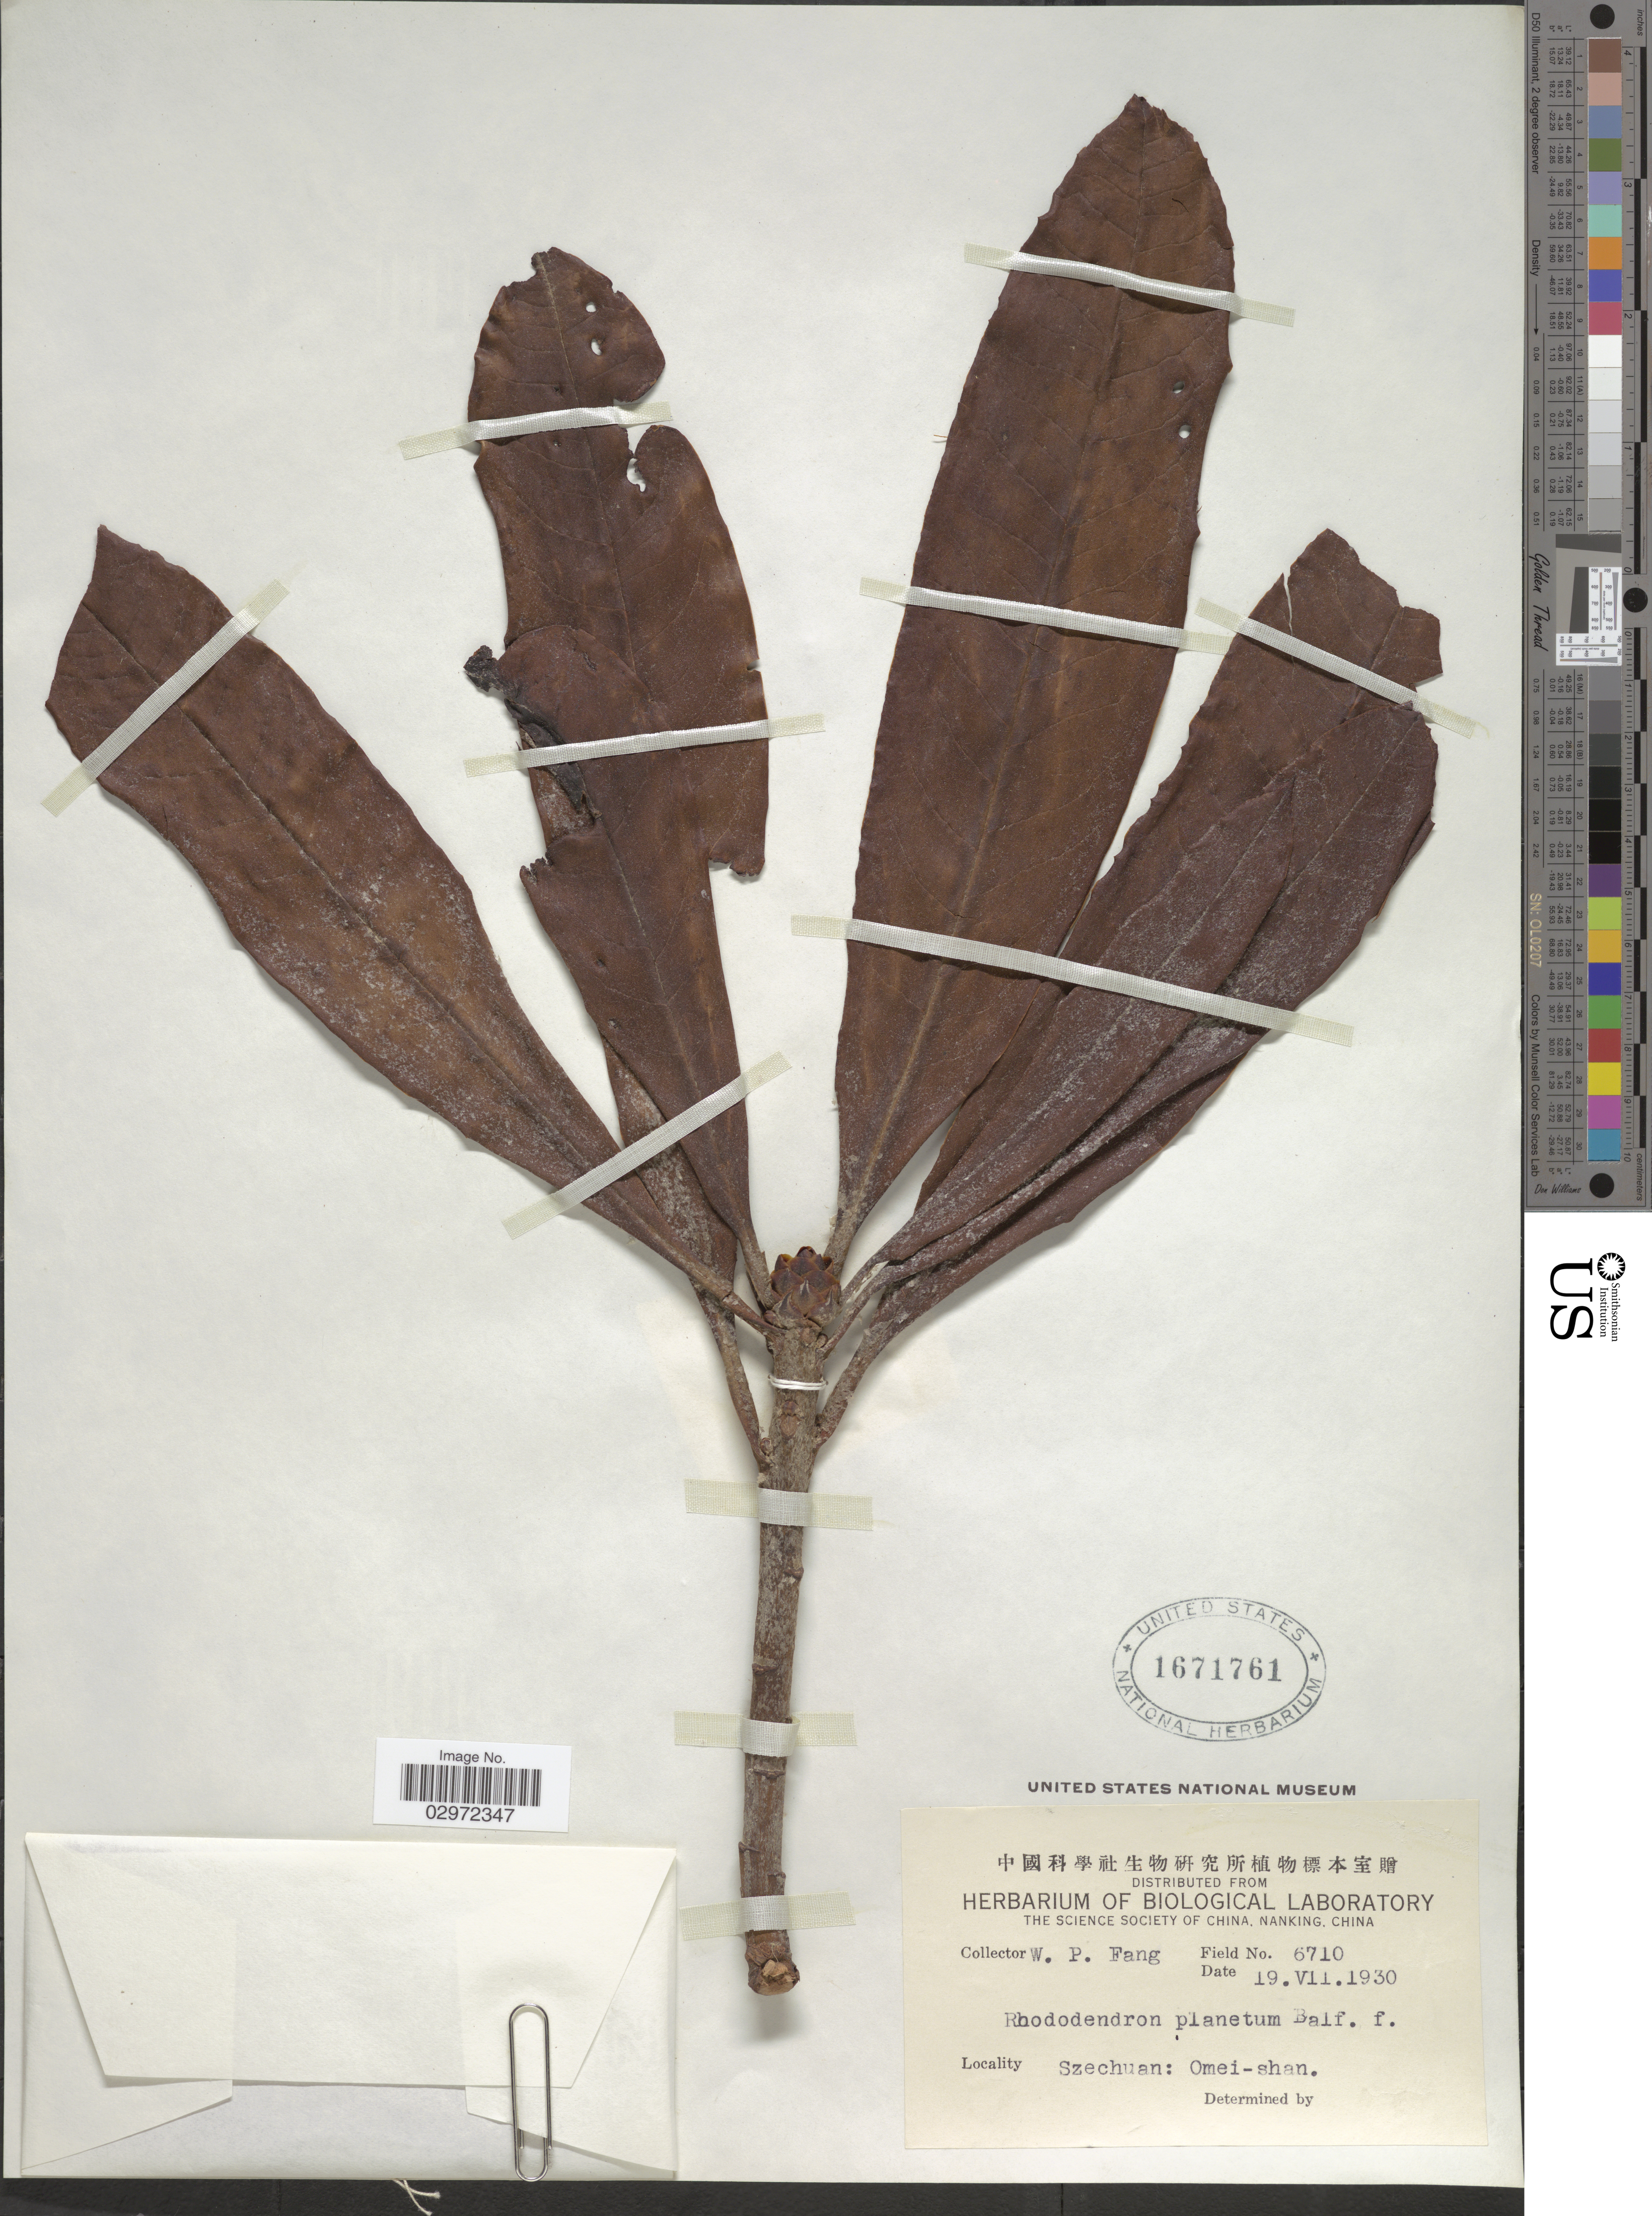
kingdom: Plantae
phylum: Tracheophyta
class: Magnoliopsida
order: Ericales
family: Ericaceae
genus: Rhododendron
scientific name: Rhododendron planetum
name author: Balf. f.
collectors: W. P. Fang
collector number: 6710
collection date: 1930-07-19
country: China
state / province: Sichuan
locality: Szechuan: Omei-shan.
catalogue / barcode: US 1671761